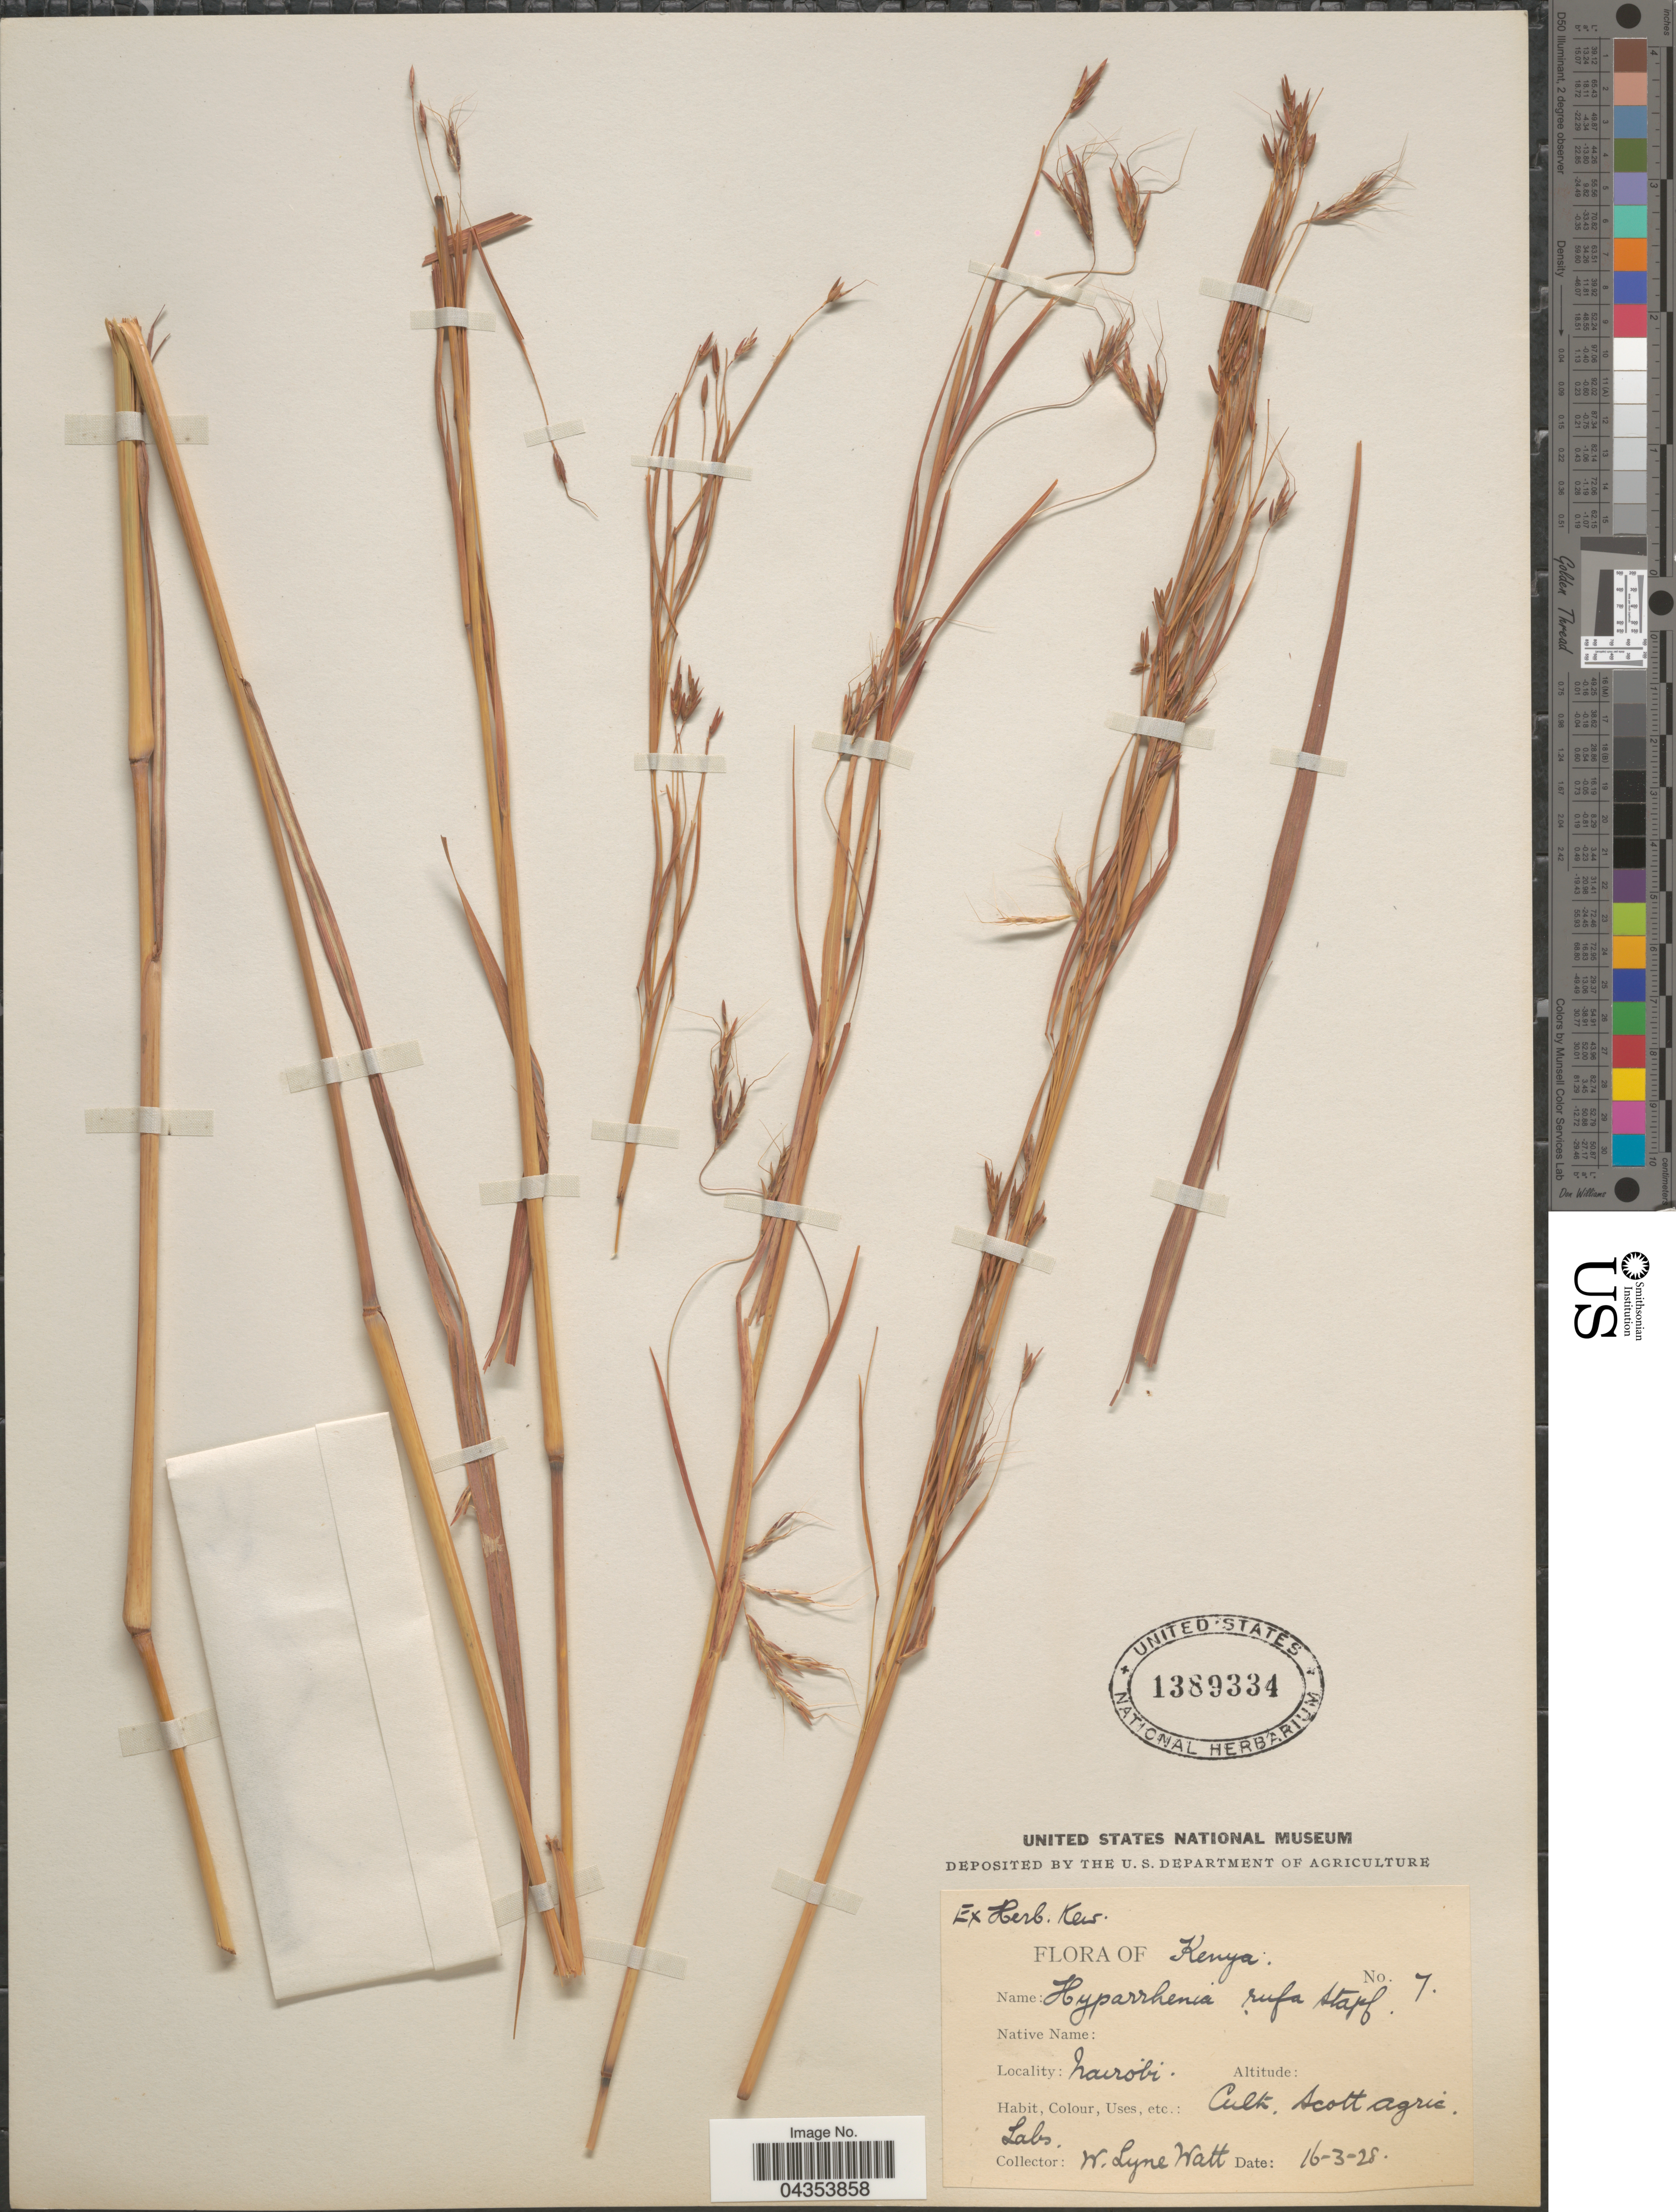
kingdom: Plantae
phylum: Tracheophyta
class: Liliopsida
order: Poales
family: Poaceae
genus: Hyparrhenia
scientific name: Hyparrhenia rufa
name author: (Nees) Stapf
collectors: W. Lyne-Watt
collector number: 7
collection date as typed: Transcribed d/m/y: 16/3/28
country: Kenya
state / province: Nairobi Area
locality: Nairobi. Cult. Scott Agric. Labs.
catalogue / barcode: US 1389334